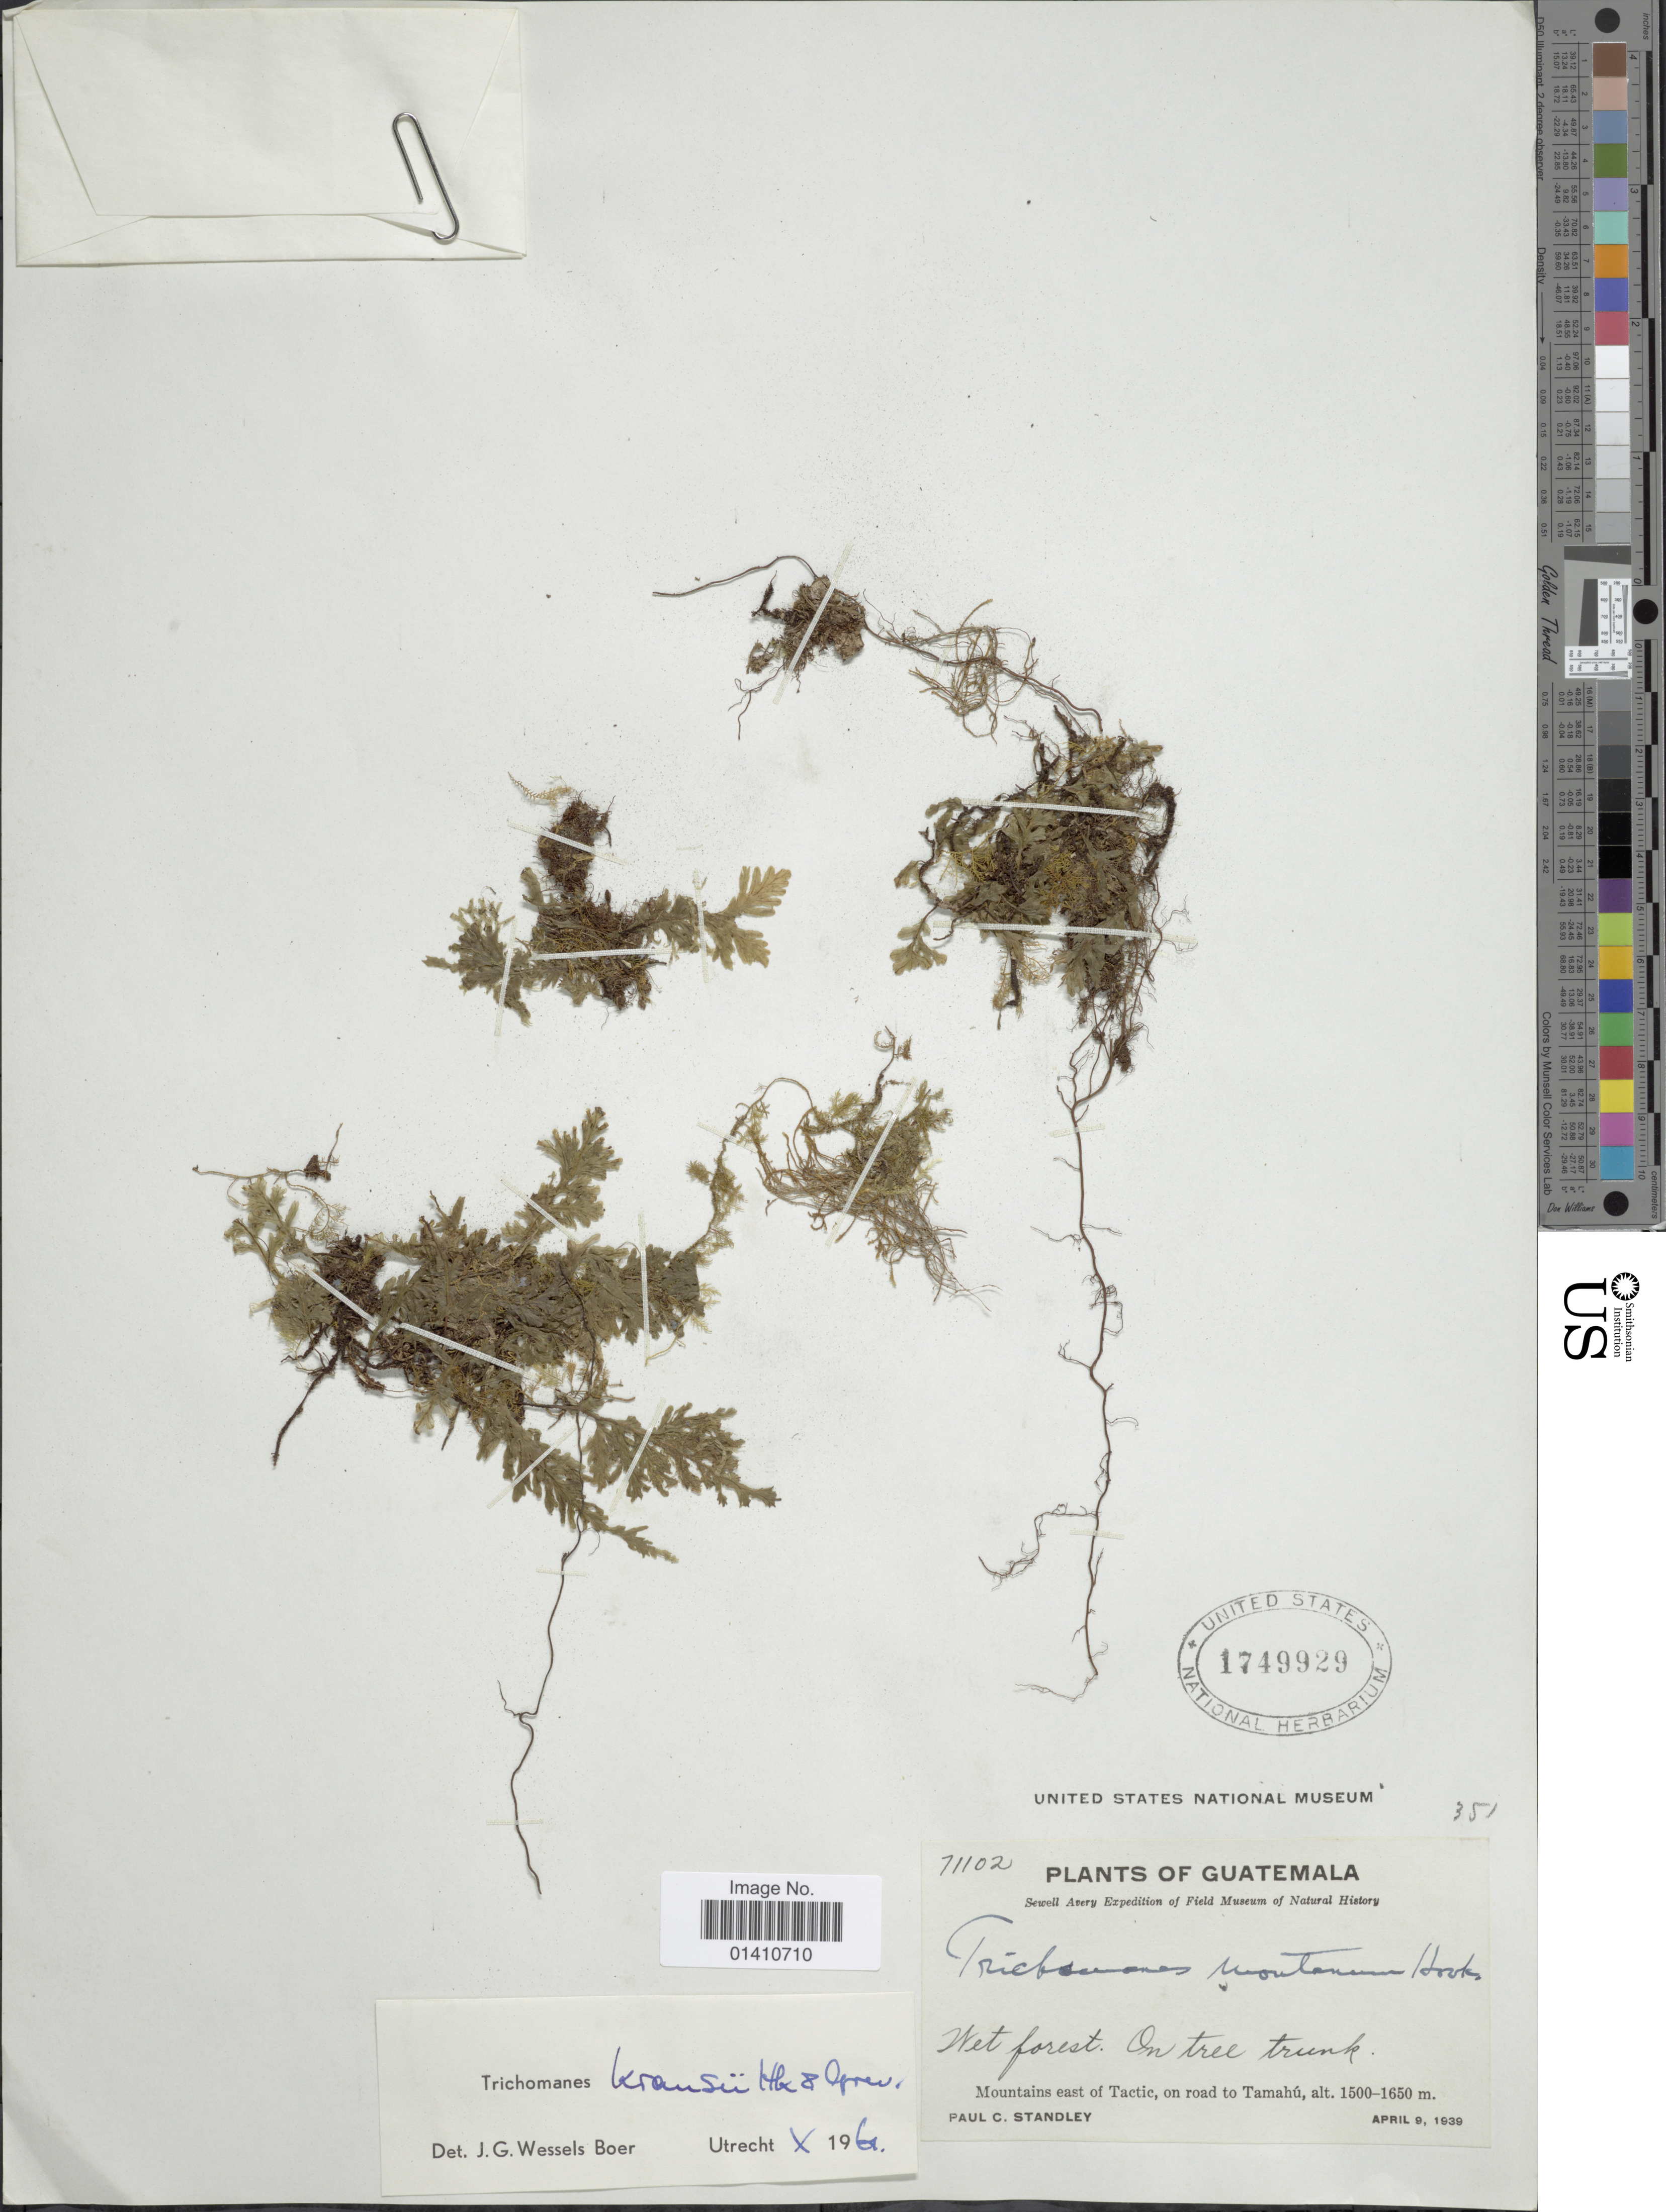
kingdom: Plantae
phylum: Tracheophyta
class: Polypodiopsida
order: Hymenophyllales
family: Hymenophyllaceae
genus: Didymoglossum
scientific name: Didymoglossum kraussii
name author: (Hook. & Grev.) C. Presl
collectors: P. C. Standley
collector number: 71102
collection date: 1939-04-09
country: Guatemala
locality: Mountains east of Tactic, on road to Tamahu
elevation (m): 1500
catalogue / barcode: US 1749929